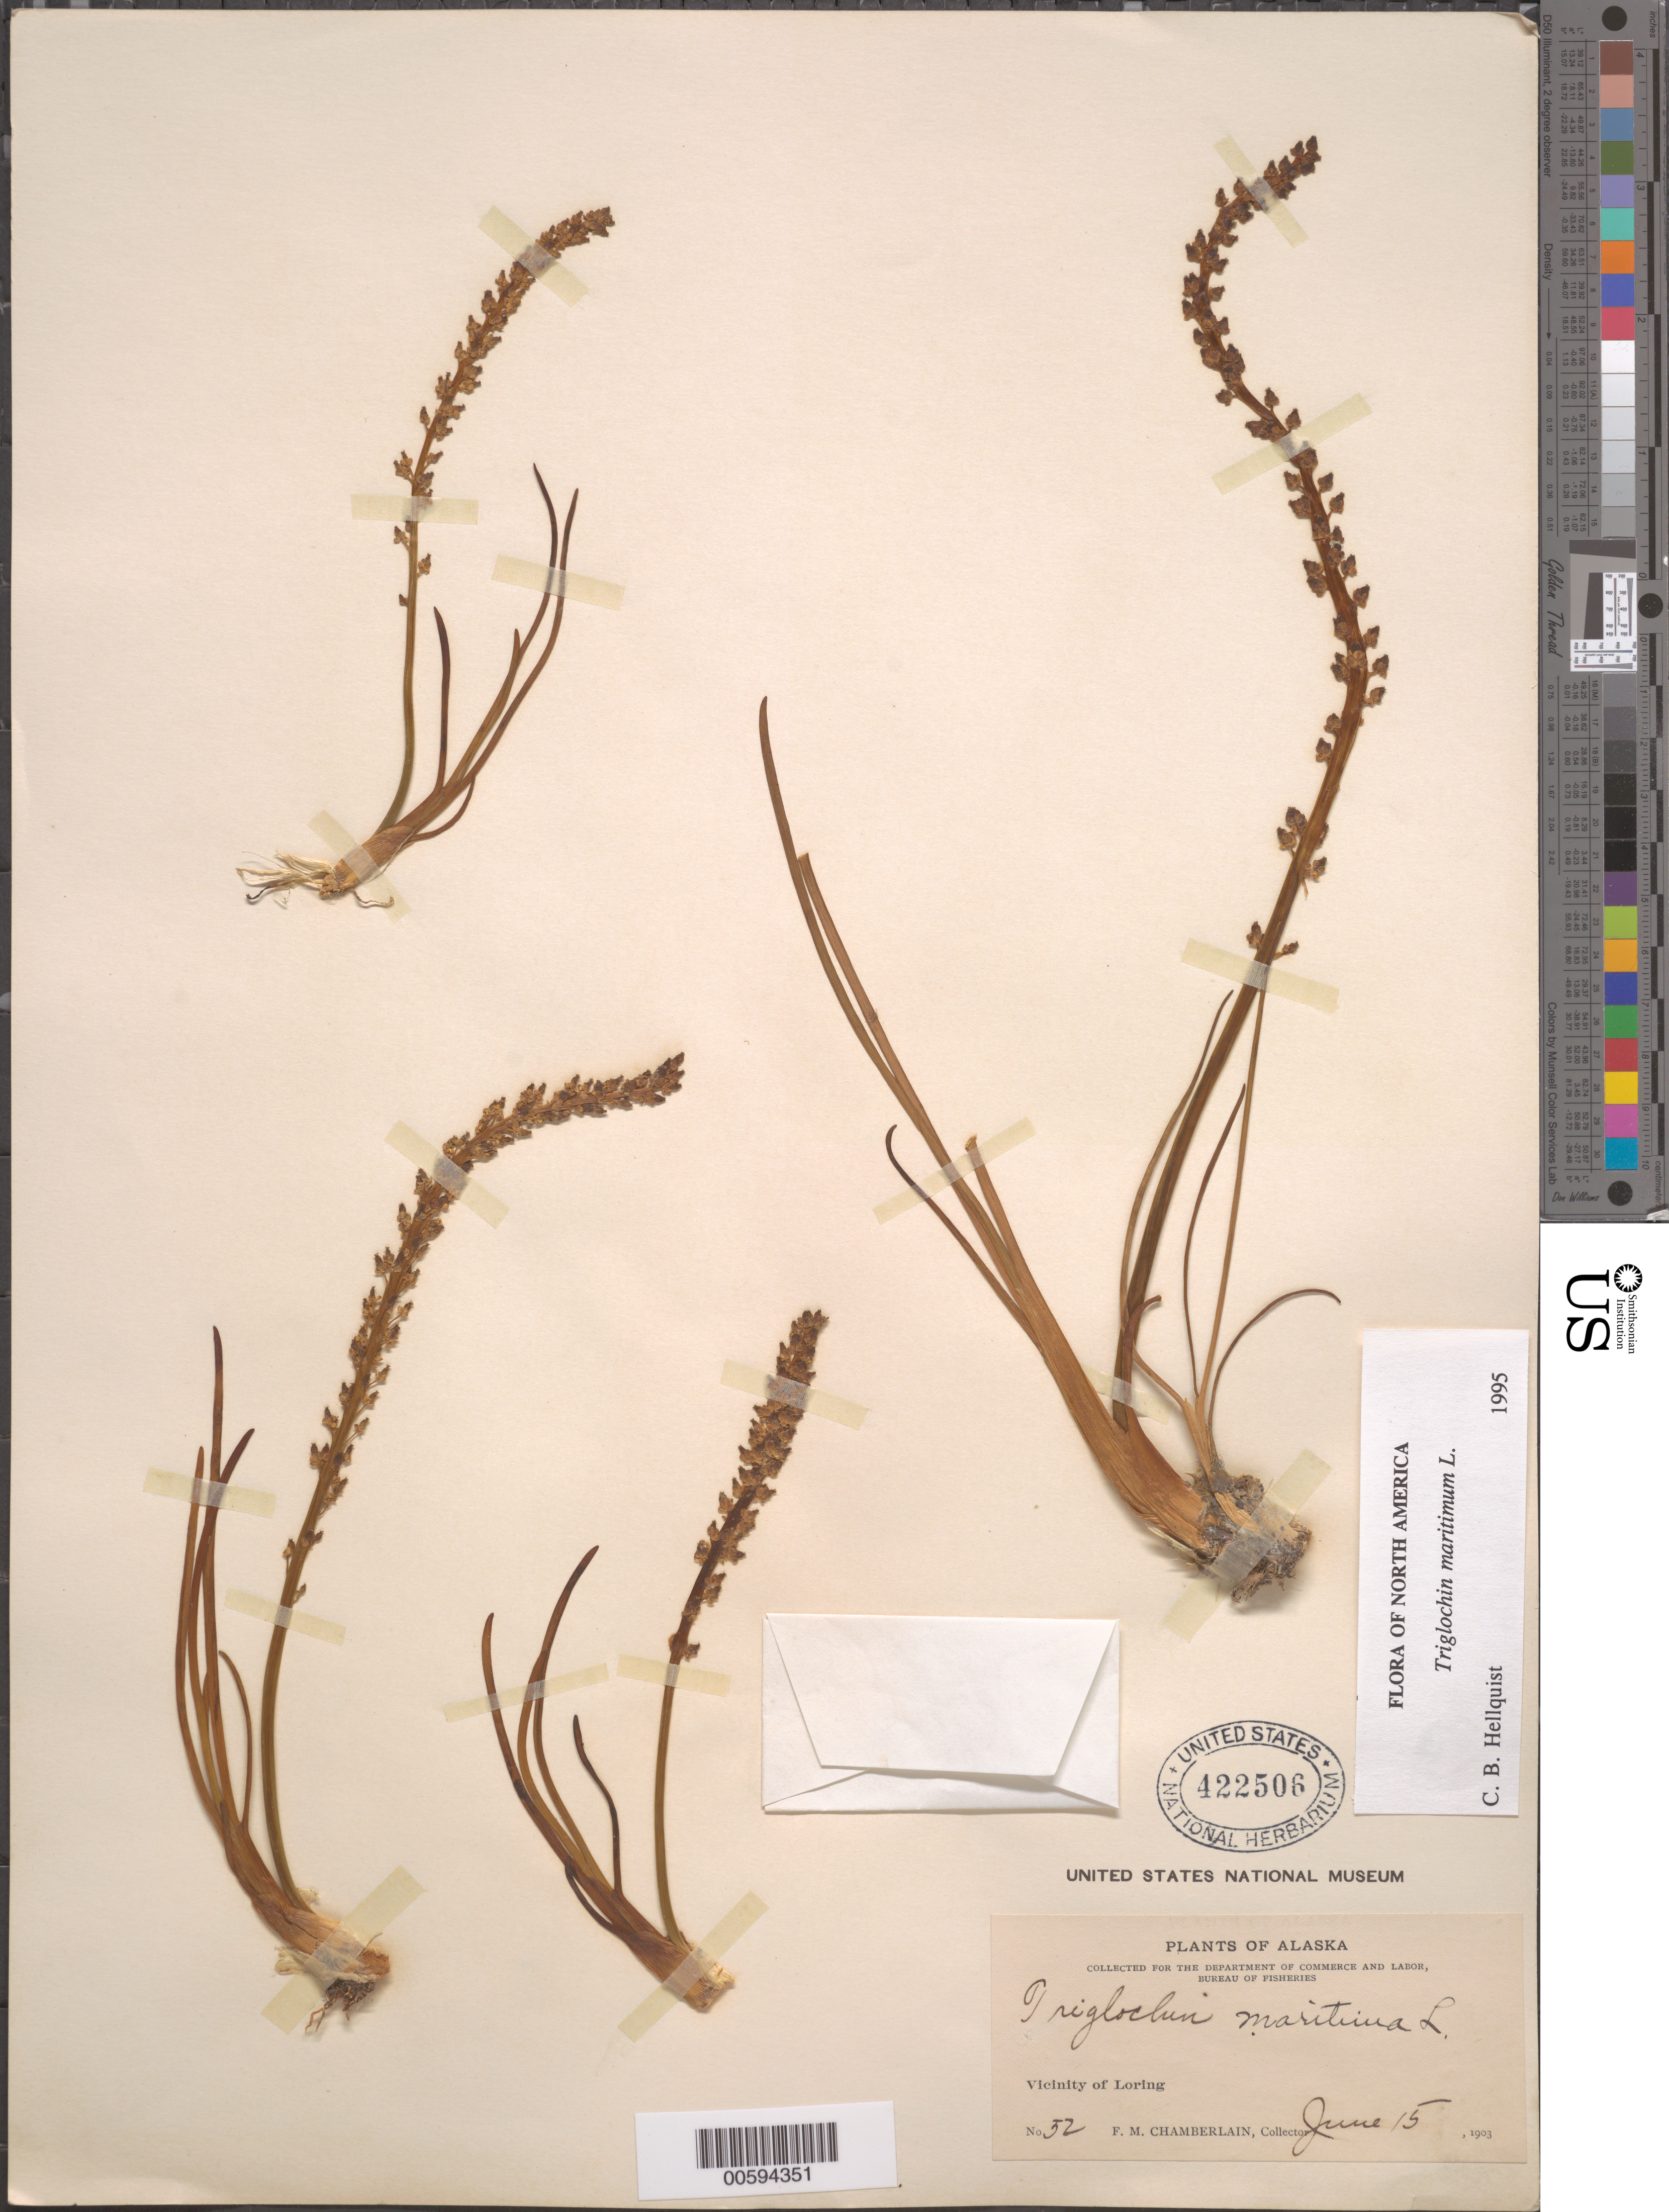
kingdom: Plantae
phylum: Tracheophyta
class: Liliopsida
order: Alismatales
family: Juncaginaceae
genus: Triglochin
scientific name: Triglochin maritima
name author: L.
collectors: F. Chamberlain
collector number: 52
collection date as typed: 15 Jun 1903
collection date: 1903-06-15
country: United States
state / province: Alaska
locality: Loring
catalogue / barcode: US 422506